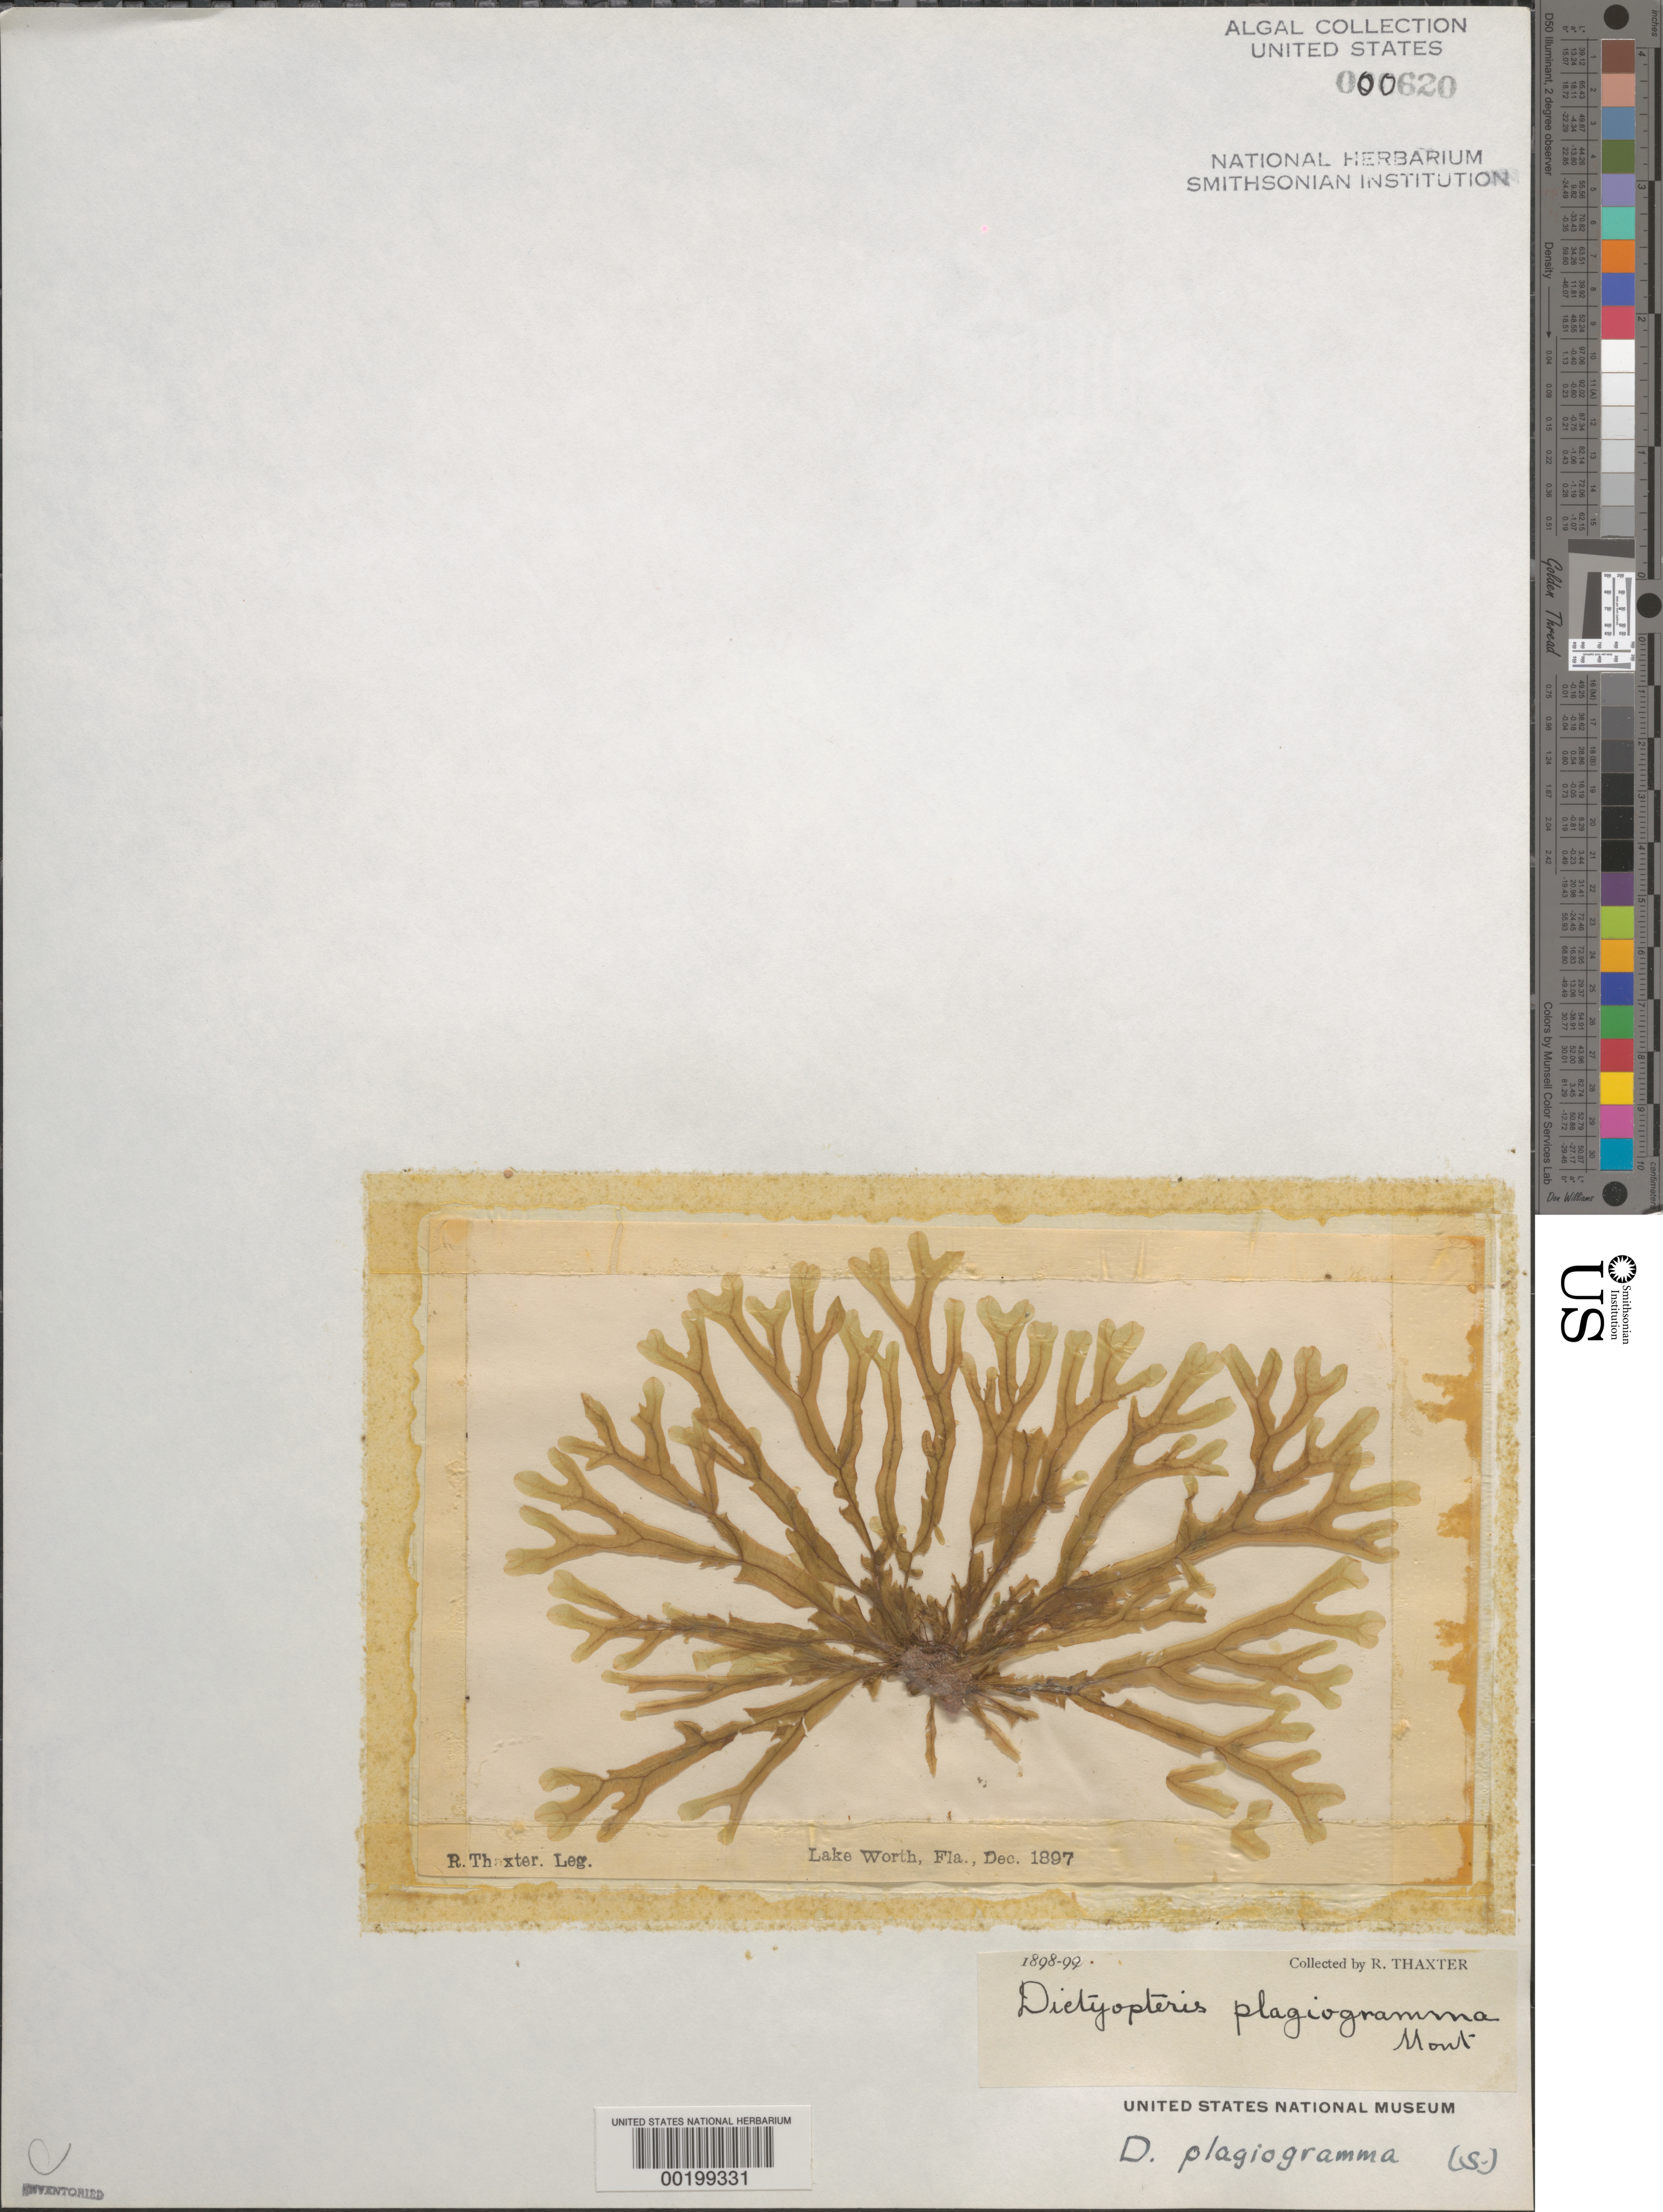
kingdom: Chromista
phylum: Ochrophyta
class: Phaeophyceae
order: Dictyotales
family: Dictyotaceae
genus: Dictyopteris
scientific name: Dictyopteris plagiogramma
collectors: R. Thaxter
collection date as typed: Dec 1897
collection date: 1897-12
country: United States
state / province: Florida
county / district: Palm Beach County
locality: Lake Worth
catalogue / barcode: US 620